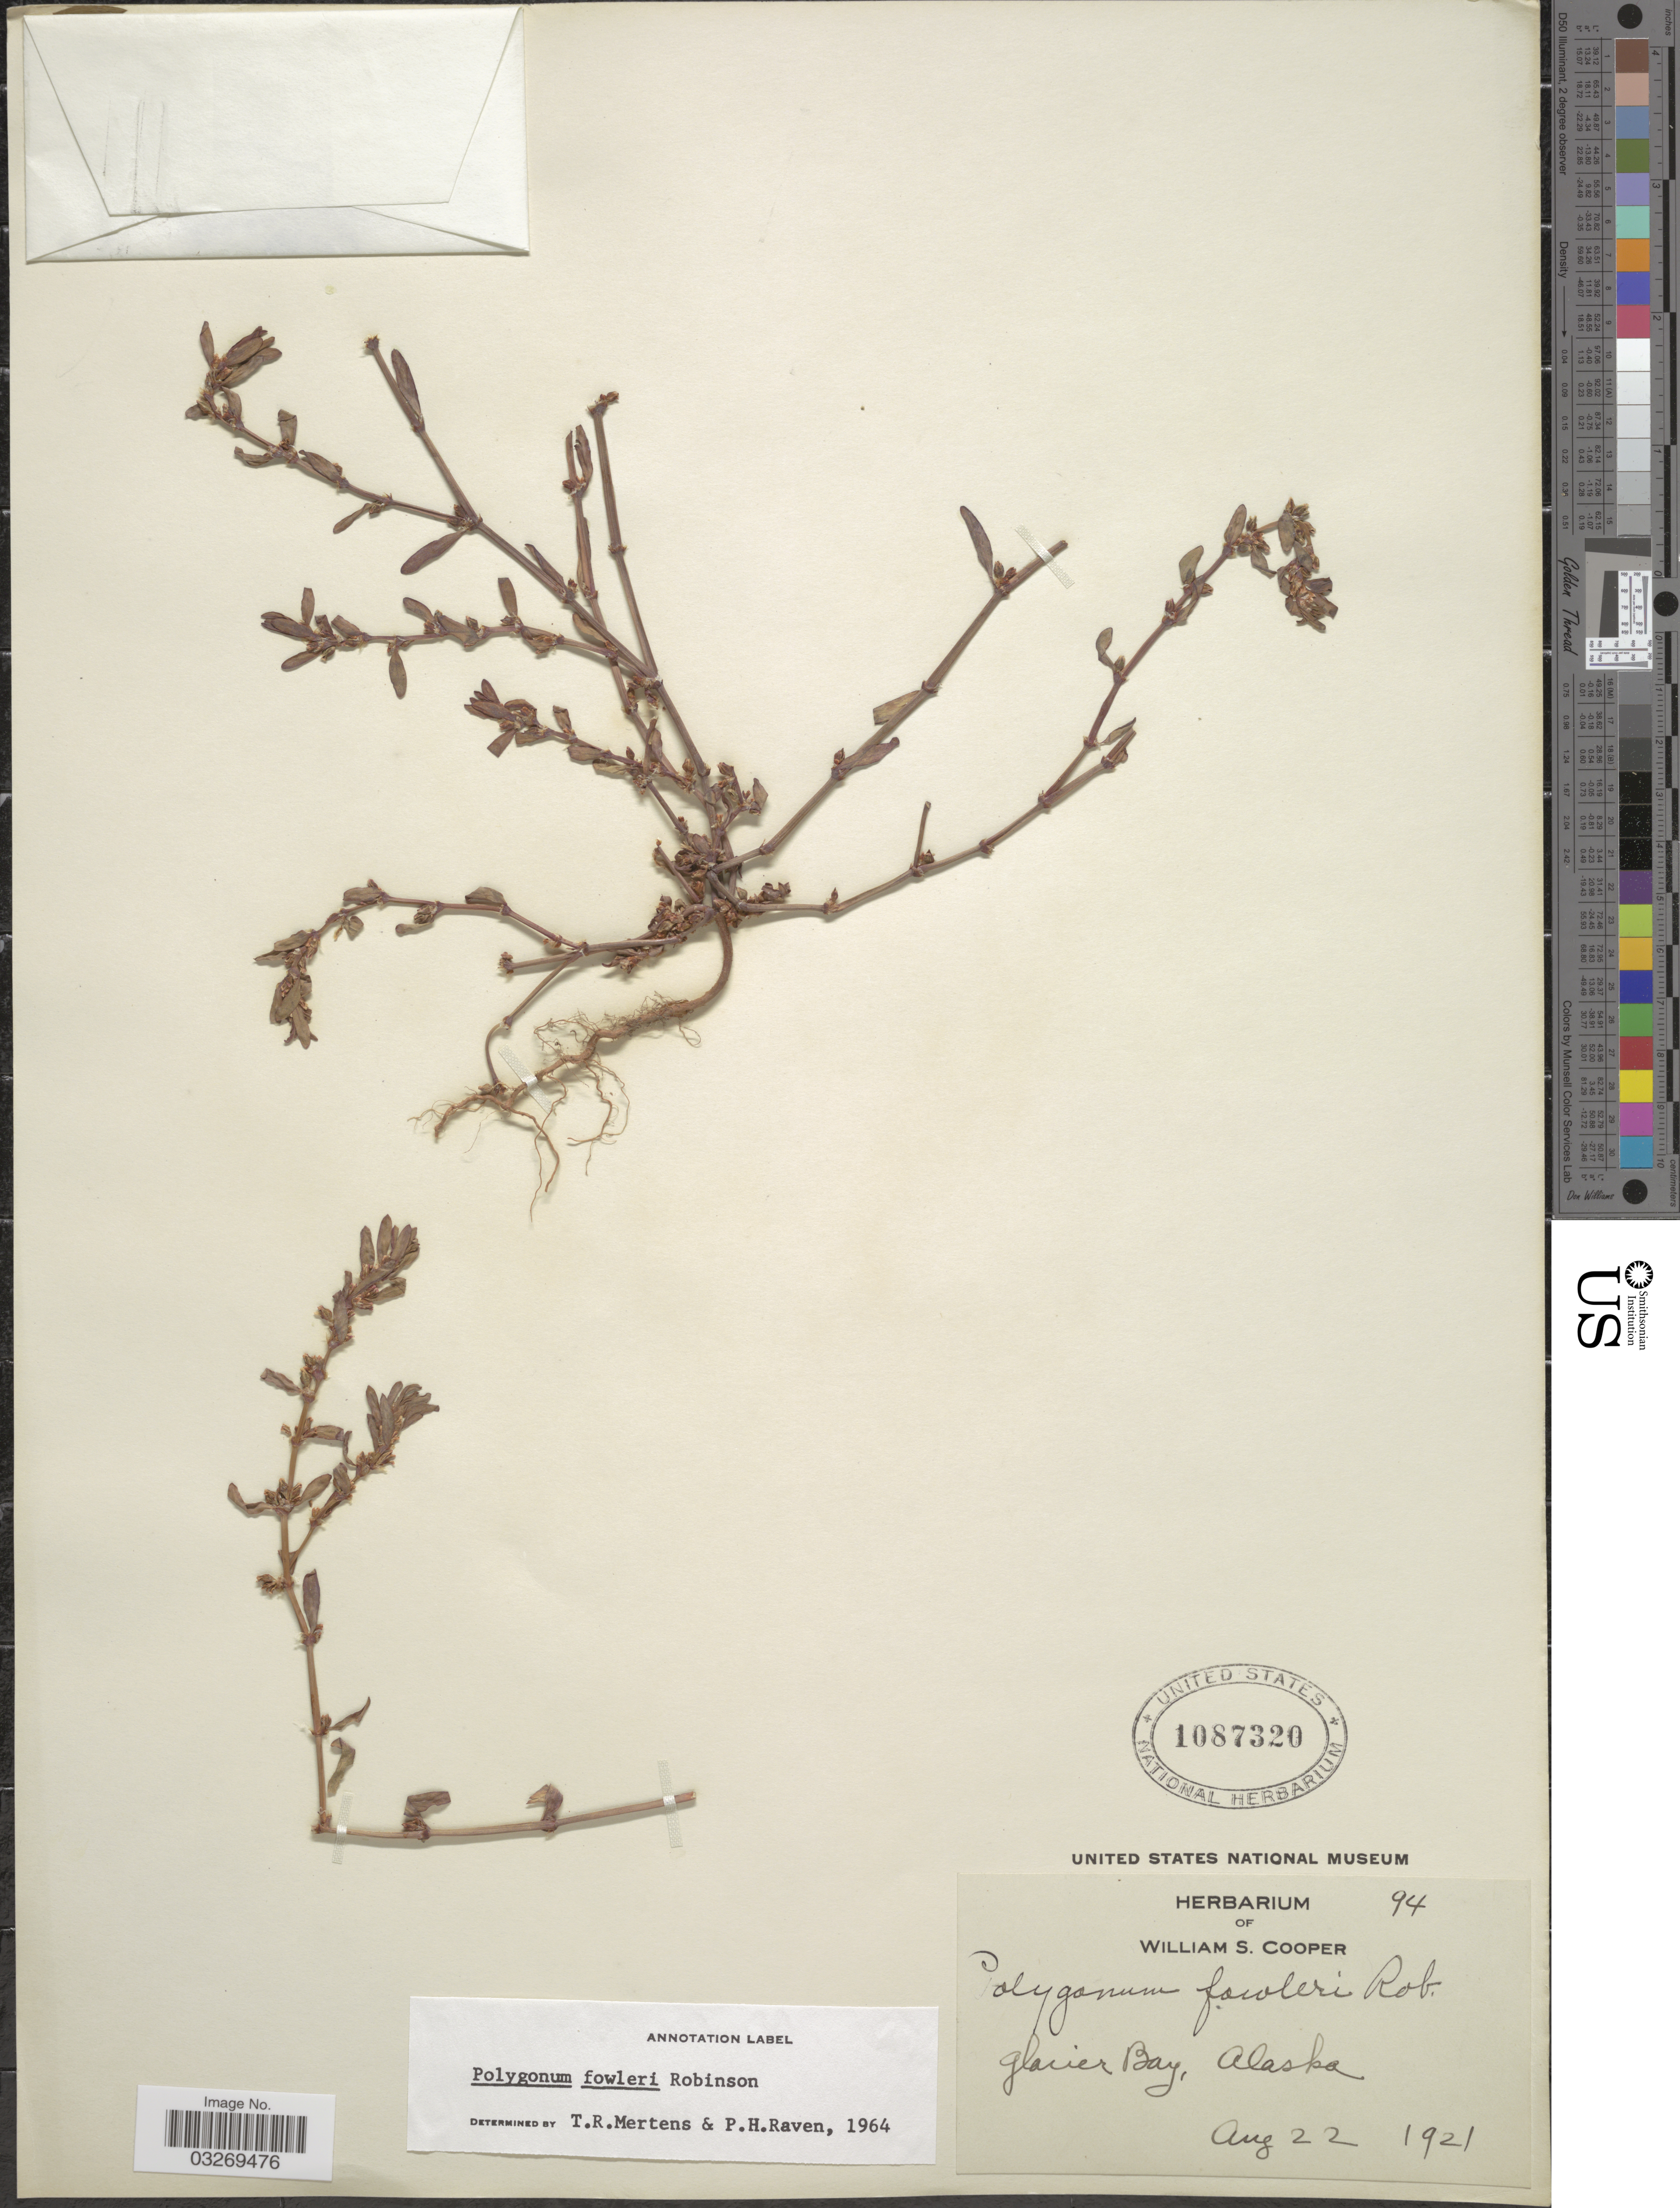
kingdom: Plantae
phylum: Tracheophyta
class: Magnoliopsida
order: Caryophyllales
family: Polygonaceae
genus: Polygonum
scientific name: Polygonum fowleri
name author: B.L. Rob.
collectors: ex Herb. William S. Cooper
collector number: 94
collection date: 1921-08-22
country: United States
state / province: Alaska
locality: Glacier Bay.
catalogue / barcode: US 1087320